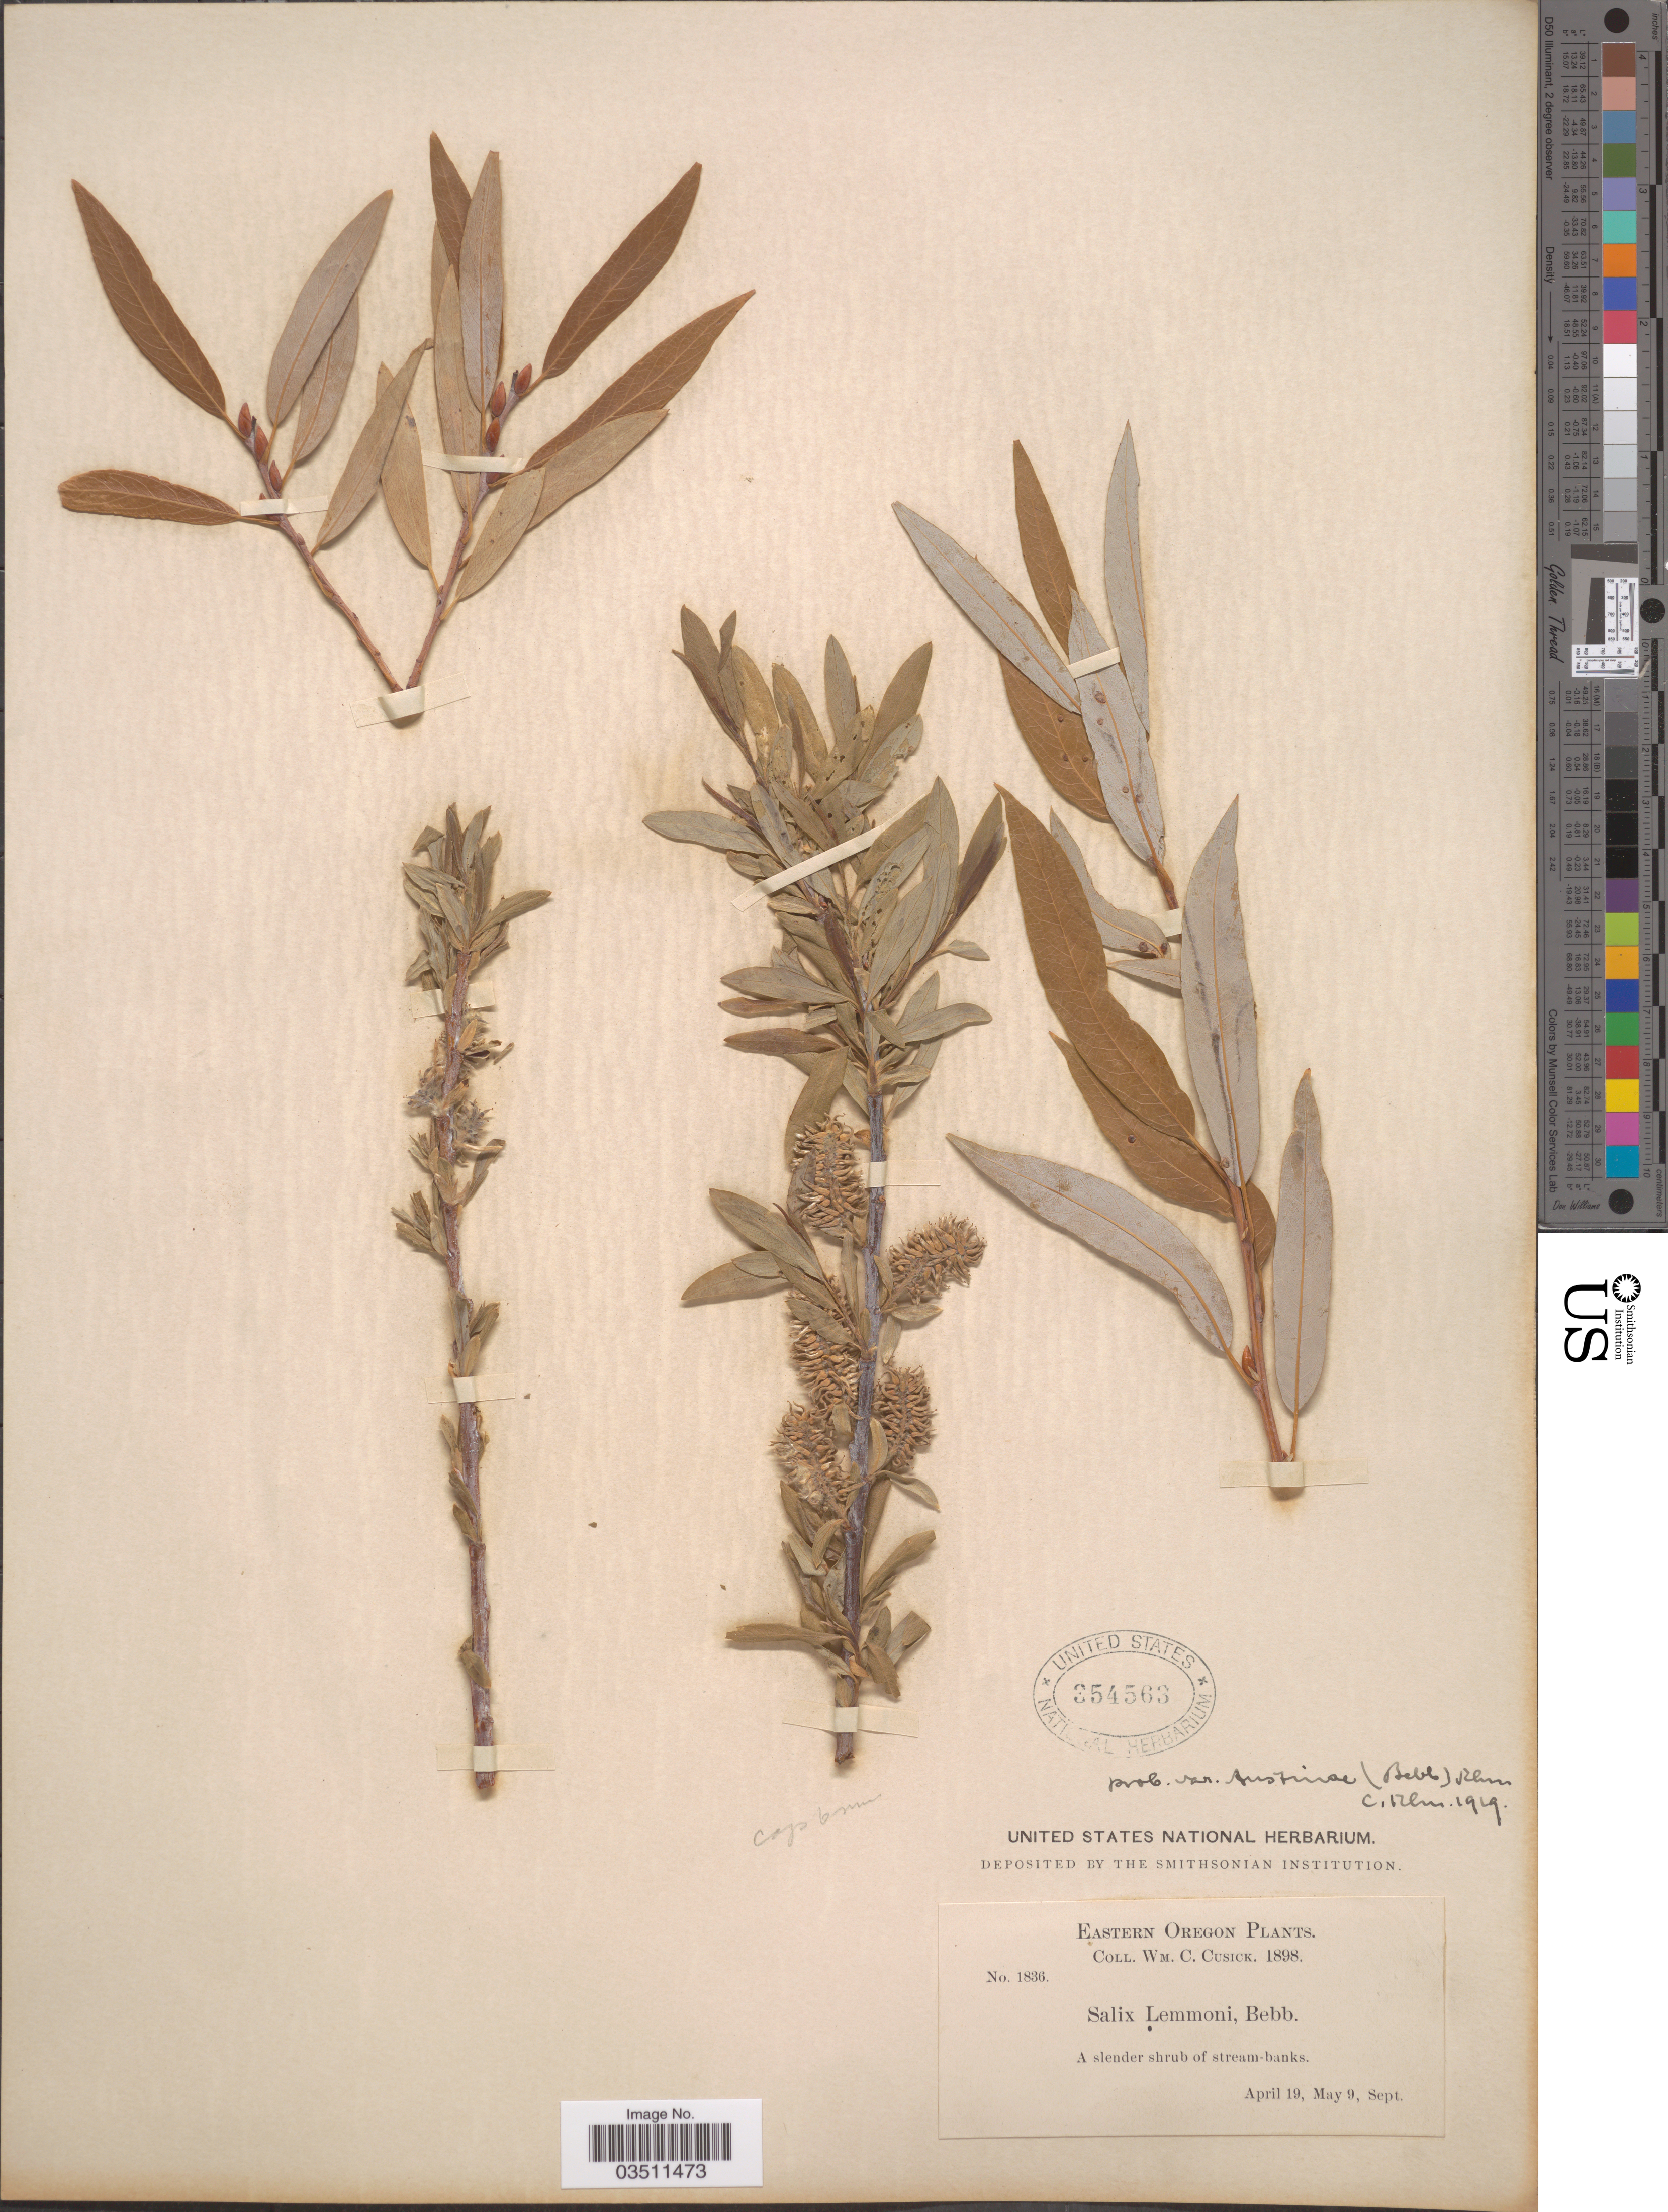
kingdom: Plantae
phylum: Tracheophyta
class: Magnoliopsida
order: Malpighiales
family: Salicaceae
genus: Salix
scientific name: Salix lemmonii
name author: Bebb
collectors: W. C. Cusick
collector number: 1836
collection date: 1898-04-19/1898-09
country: United States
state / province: Oregon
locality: Eastern Oregon. A slender shrub of stream-banks.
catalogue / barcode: US 354563